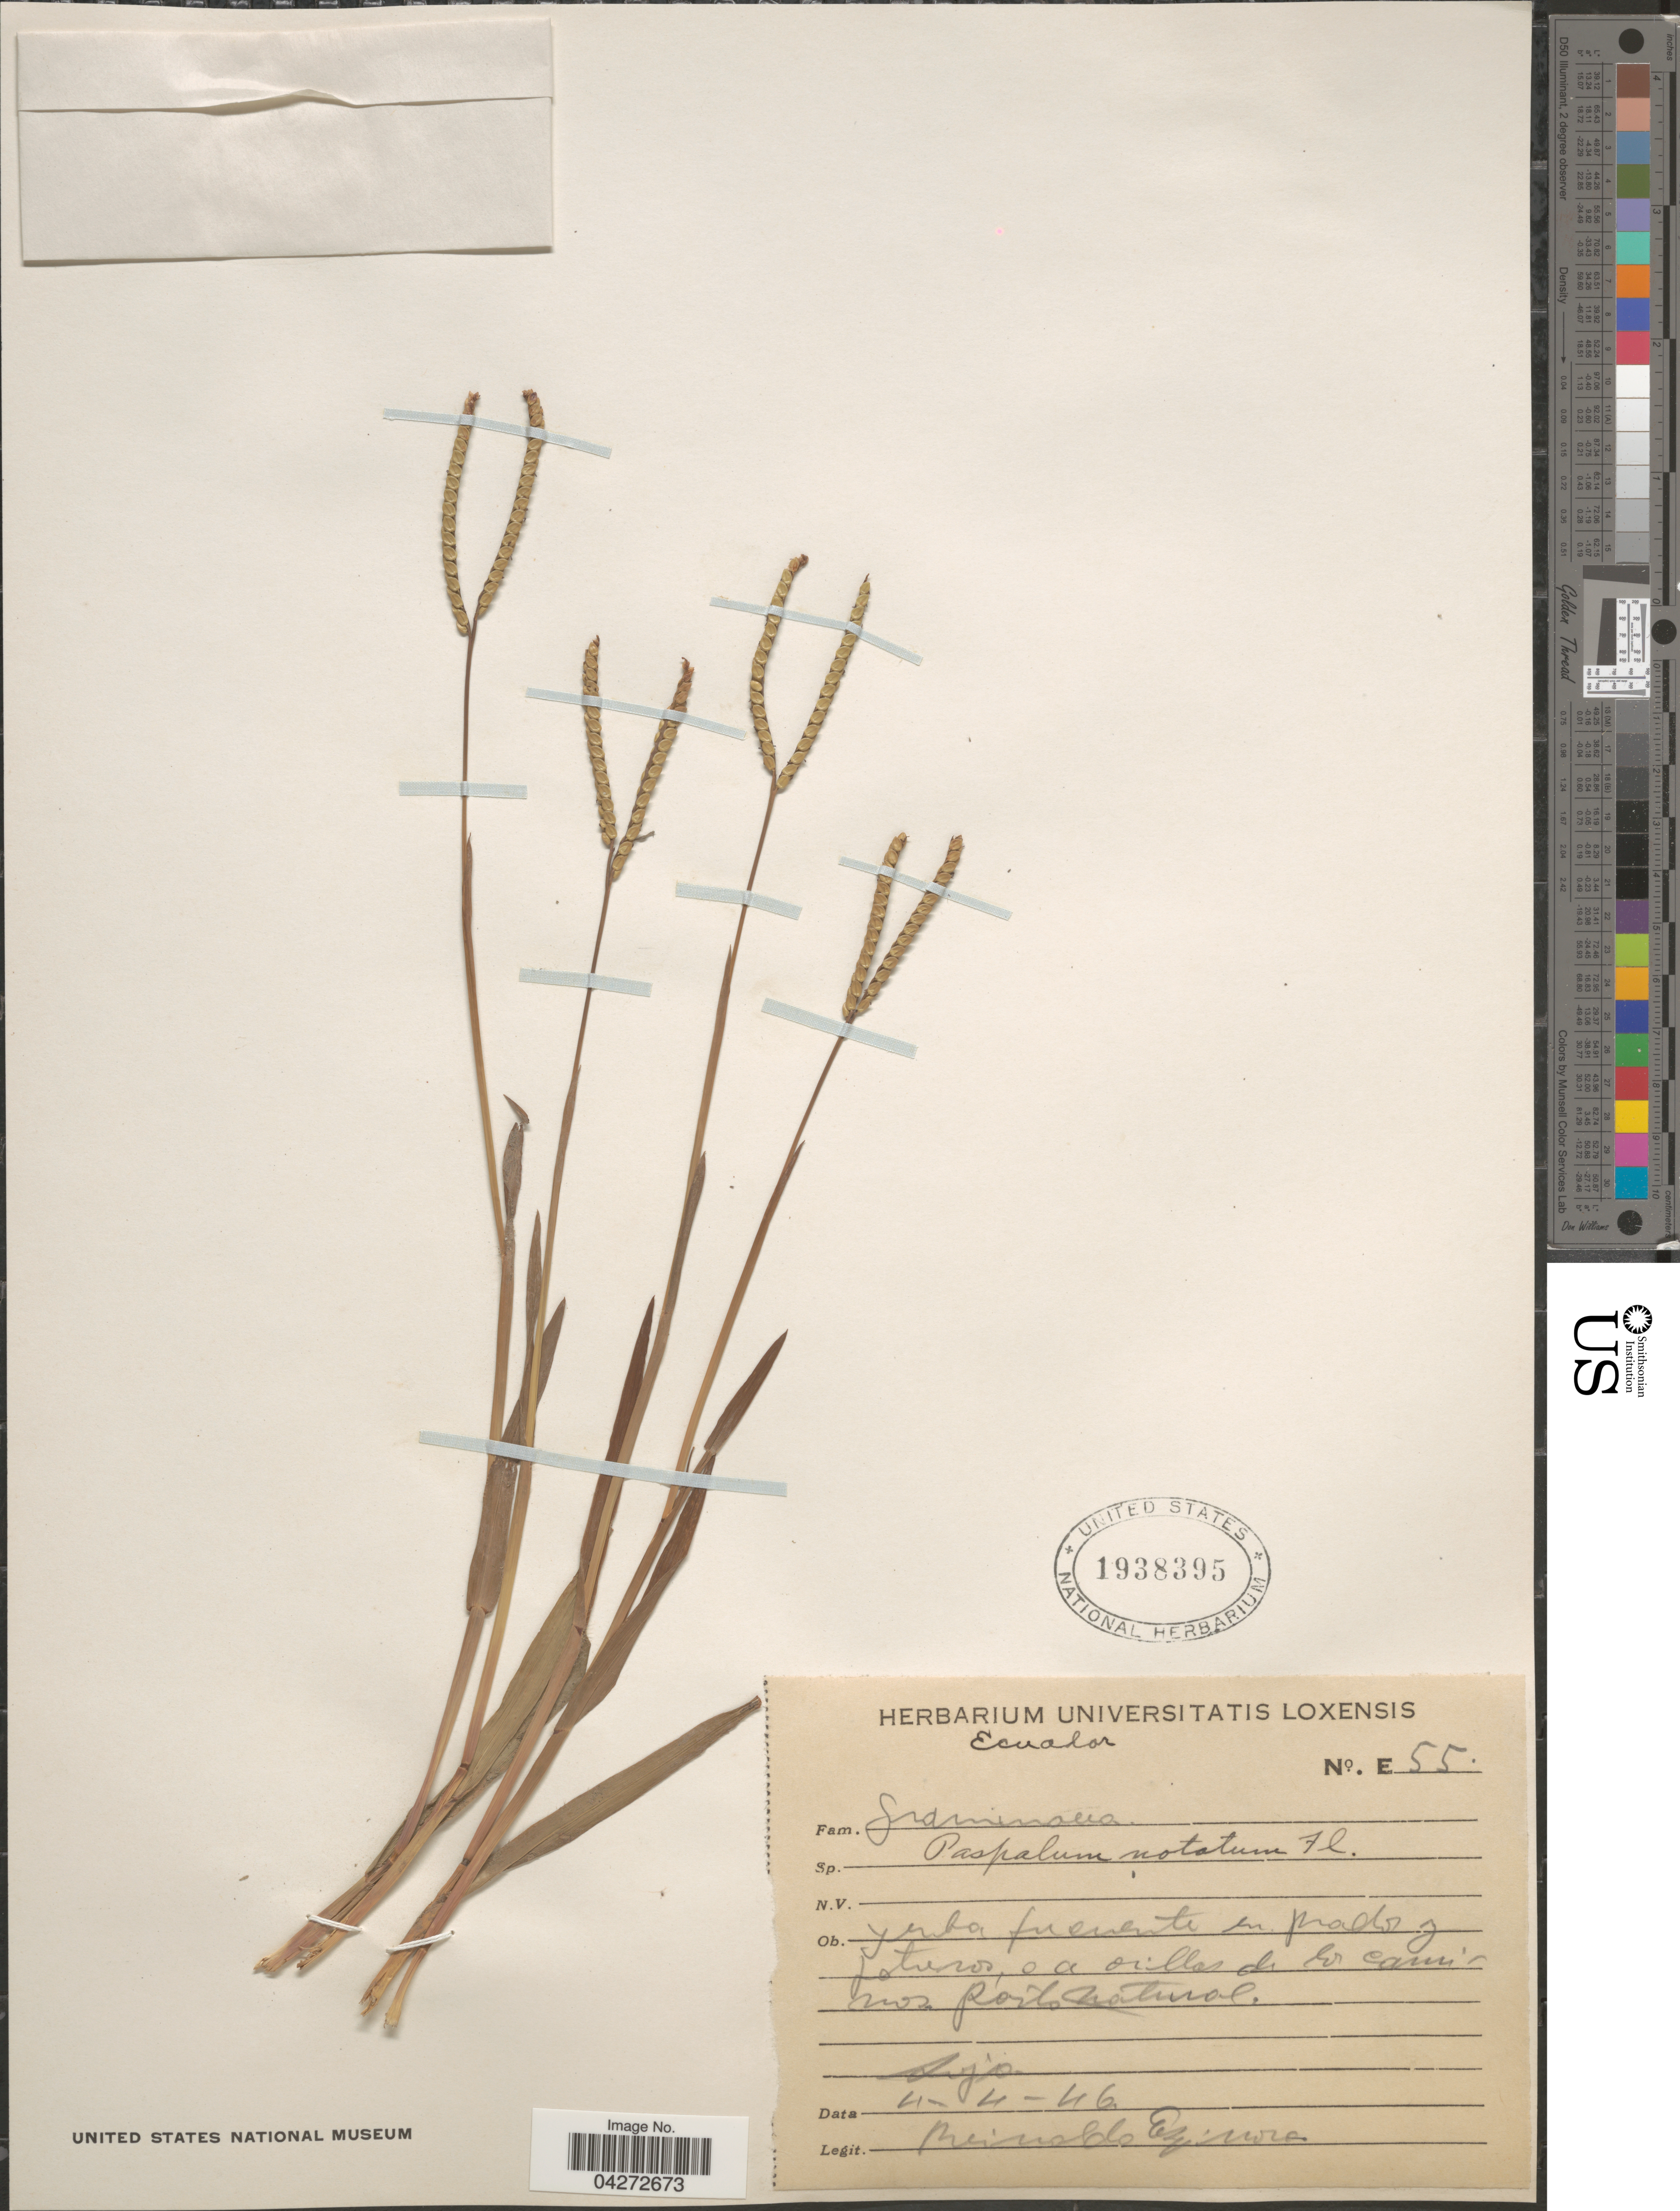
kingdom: Plantae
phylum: Tracheophyta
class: Liliopsida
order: Poales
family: Poaceae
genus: Paspalum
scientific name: Paspalum notatum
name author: Flüggé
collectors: R. Espinosa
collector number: E55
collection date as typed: Transcribed d/m/y: 4/4/46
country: Ecuador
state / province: Loja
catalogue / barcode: US 1938395